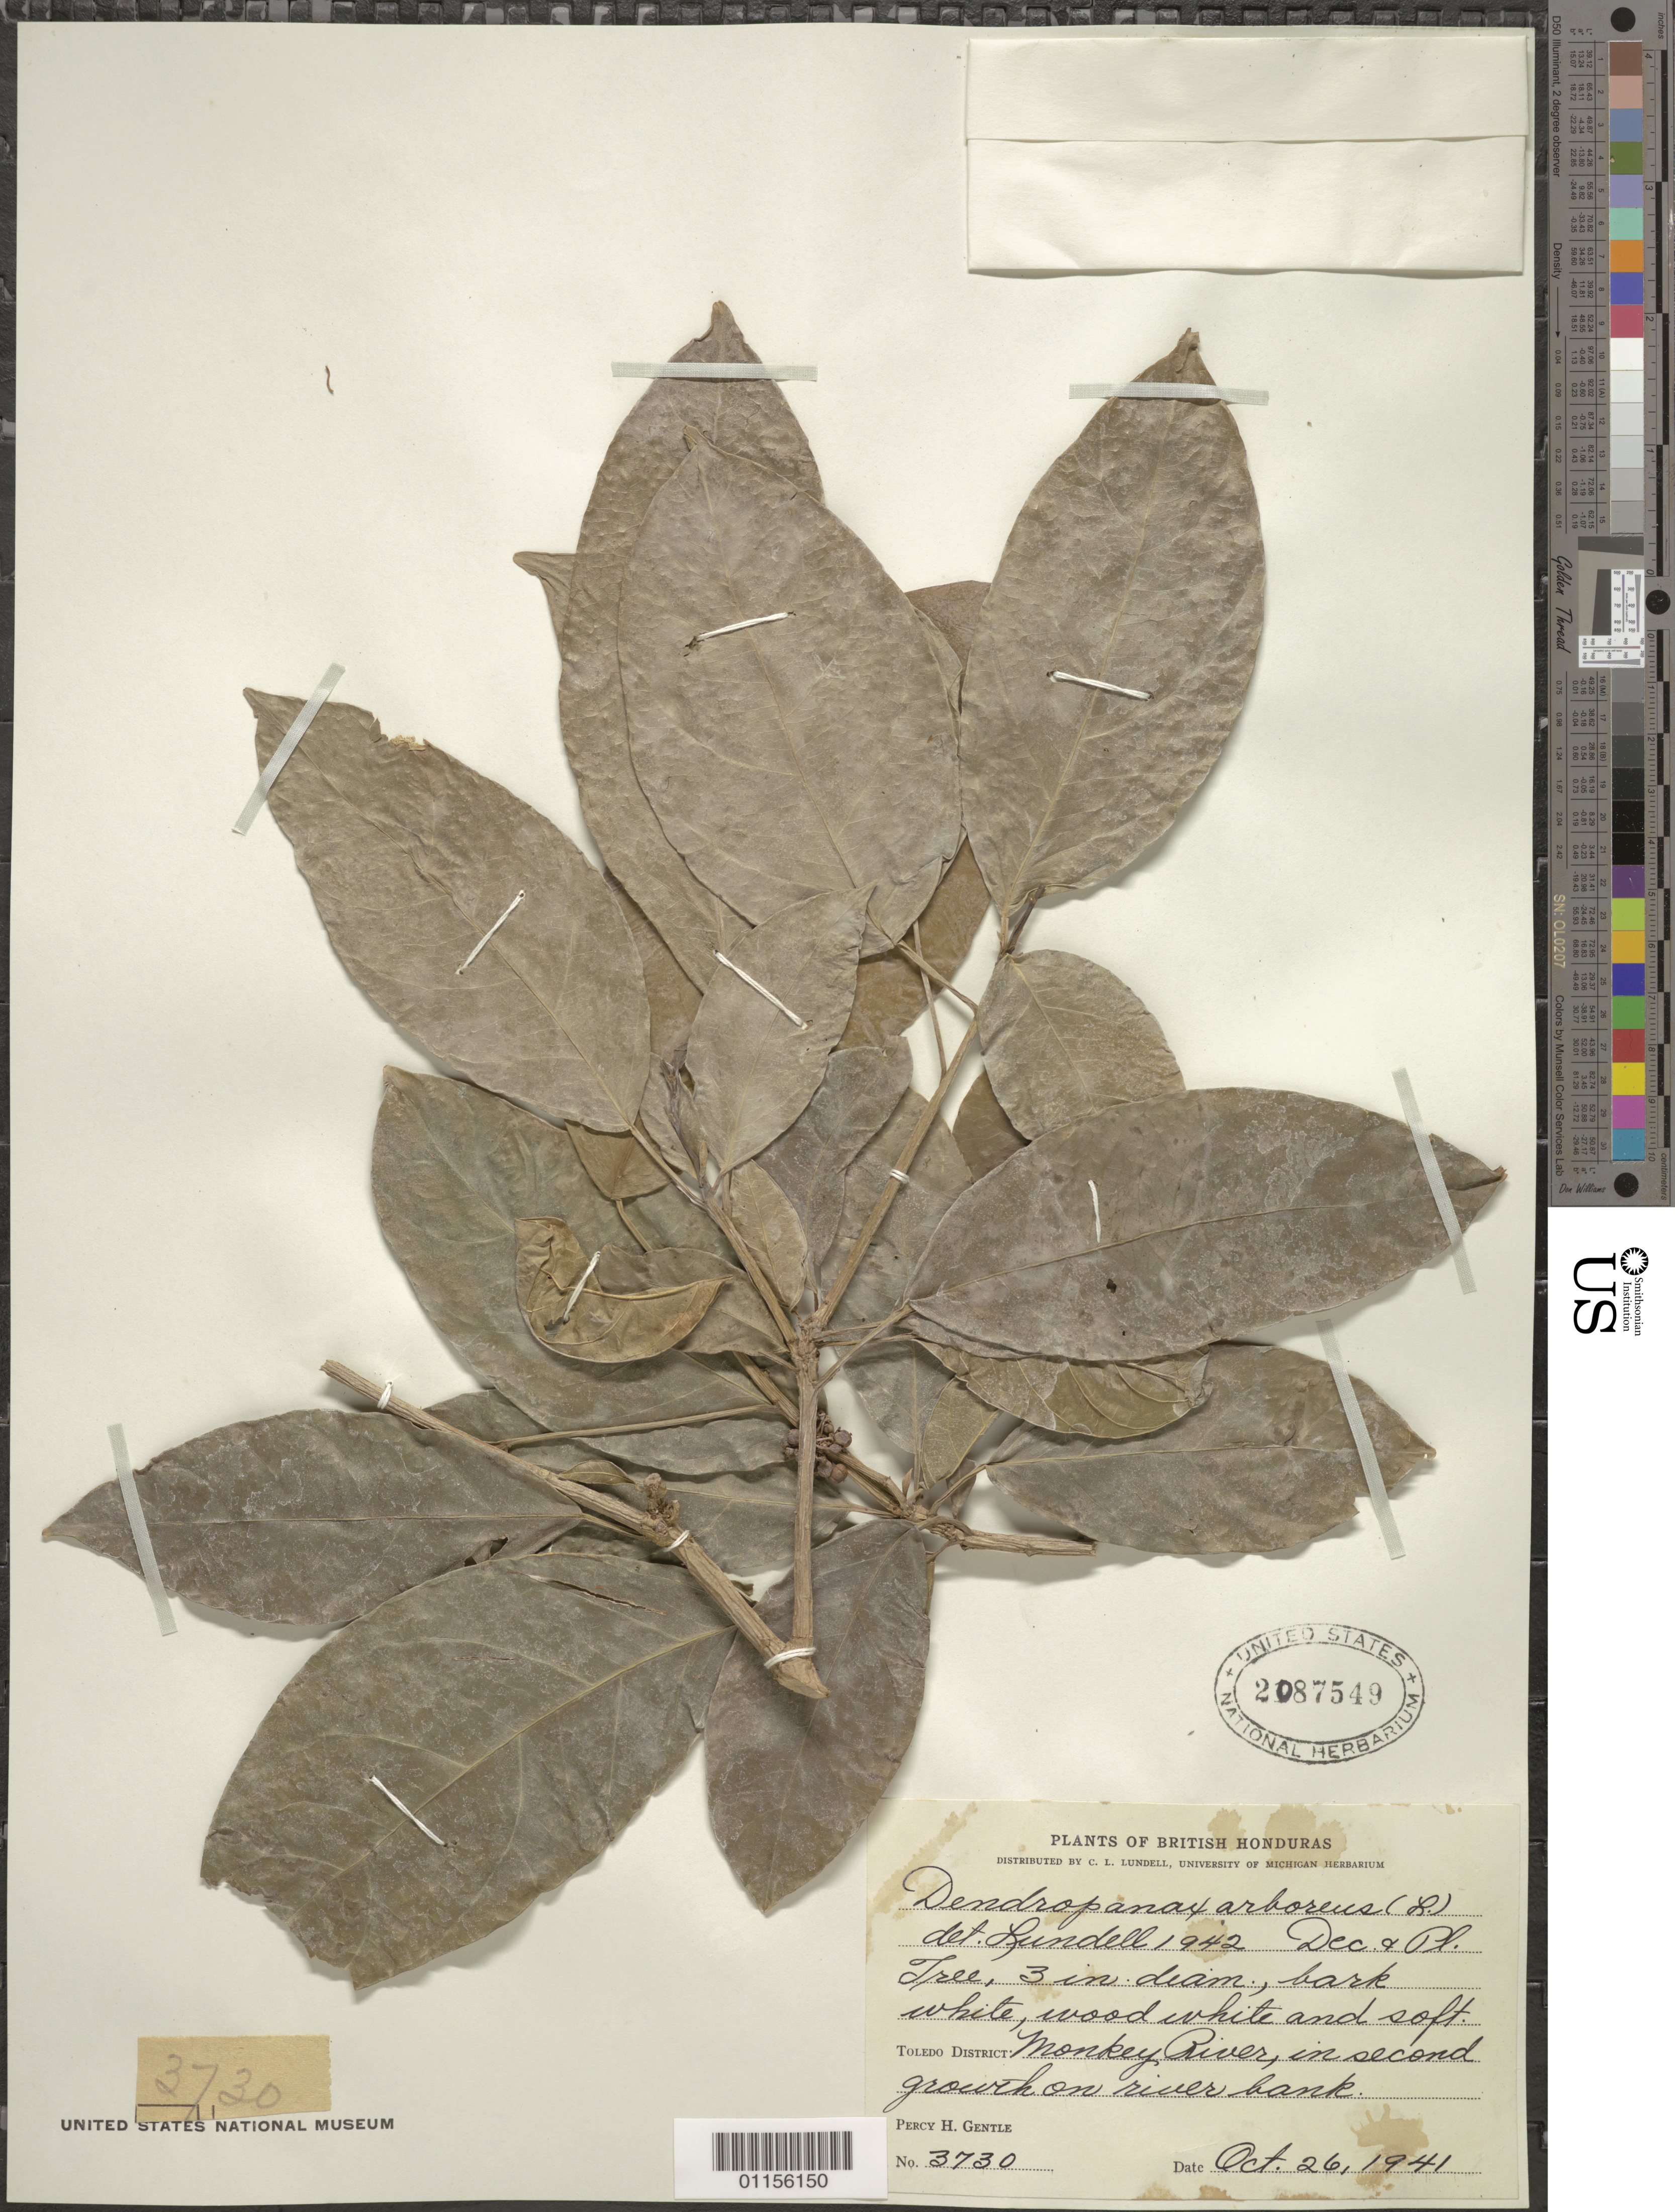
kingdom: Plantae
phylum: Tracheophyta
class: Magnoliopsida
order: Apiales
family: Araliaceae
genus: Dendropanax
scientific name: Dendropanax arboreus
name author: (L.) Decne. & Planch.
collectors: P. H. Gentle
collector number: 3730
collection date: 1941-10-26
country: Belize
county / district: Toledo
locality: Monkey River.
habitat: Tree, in second growth.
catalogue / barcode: US 2087549